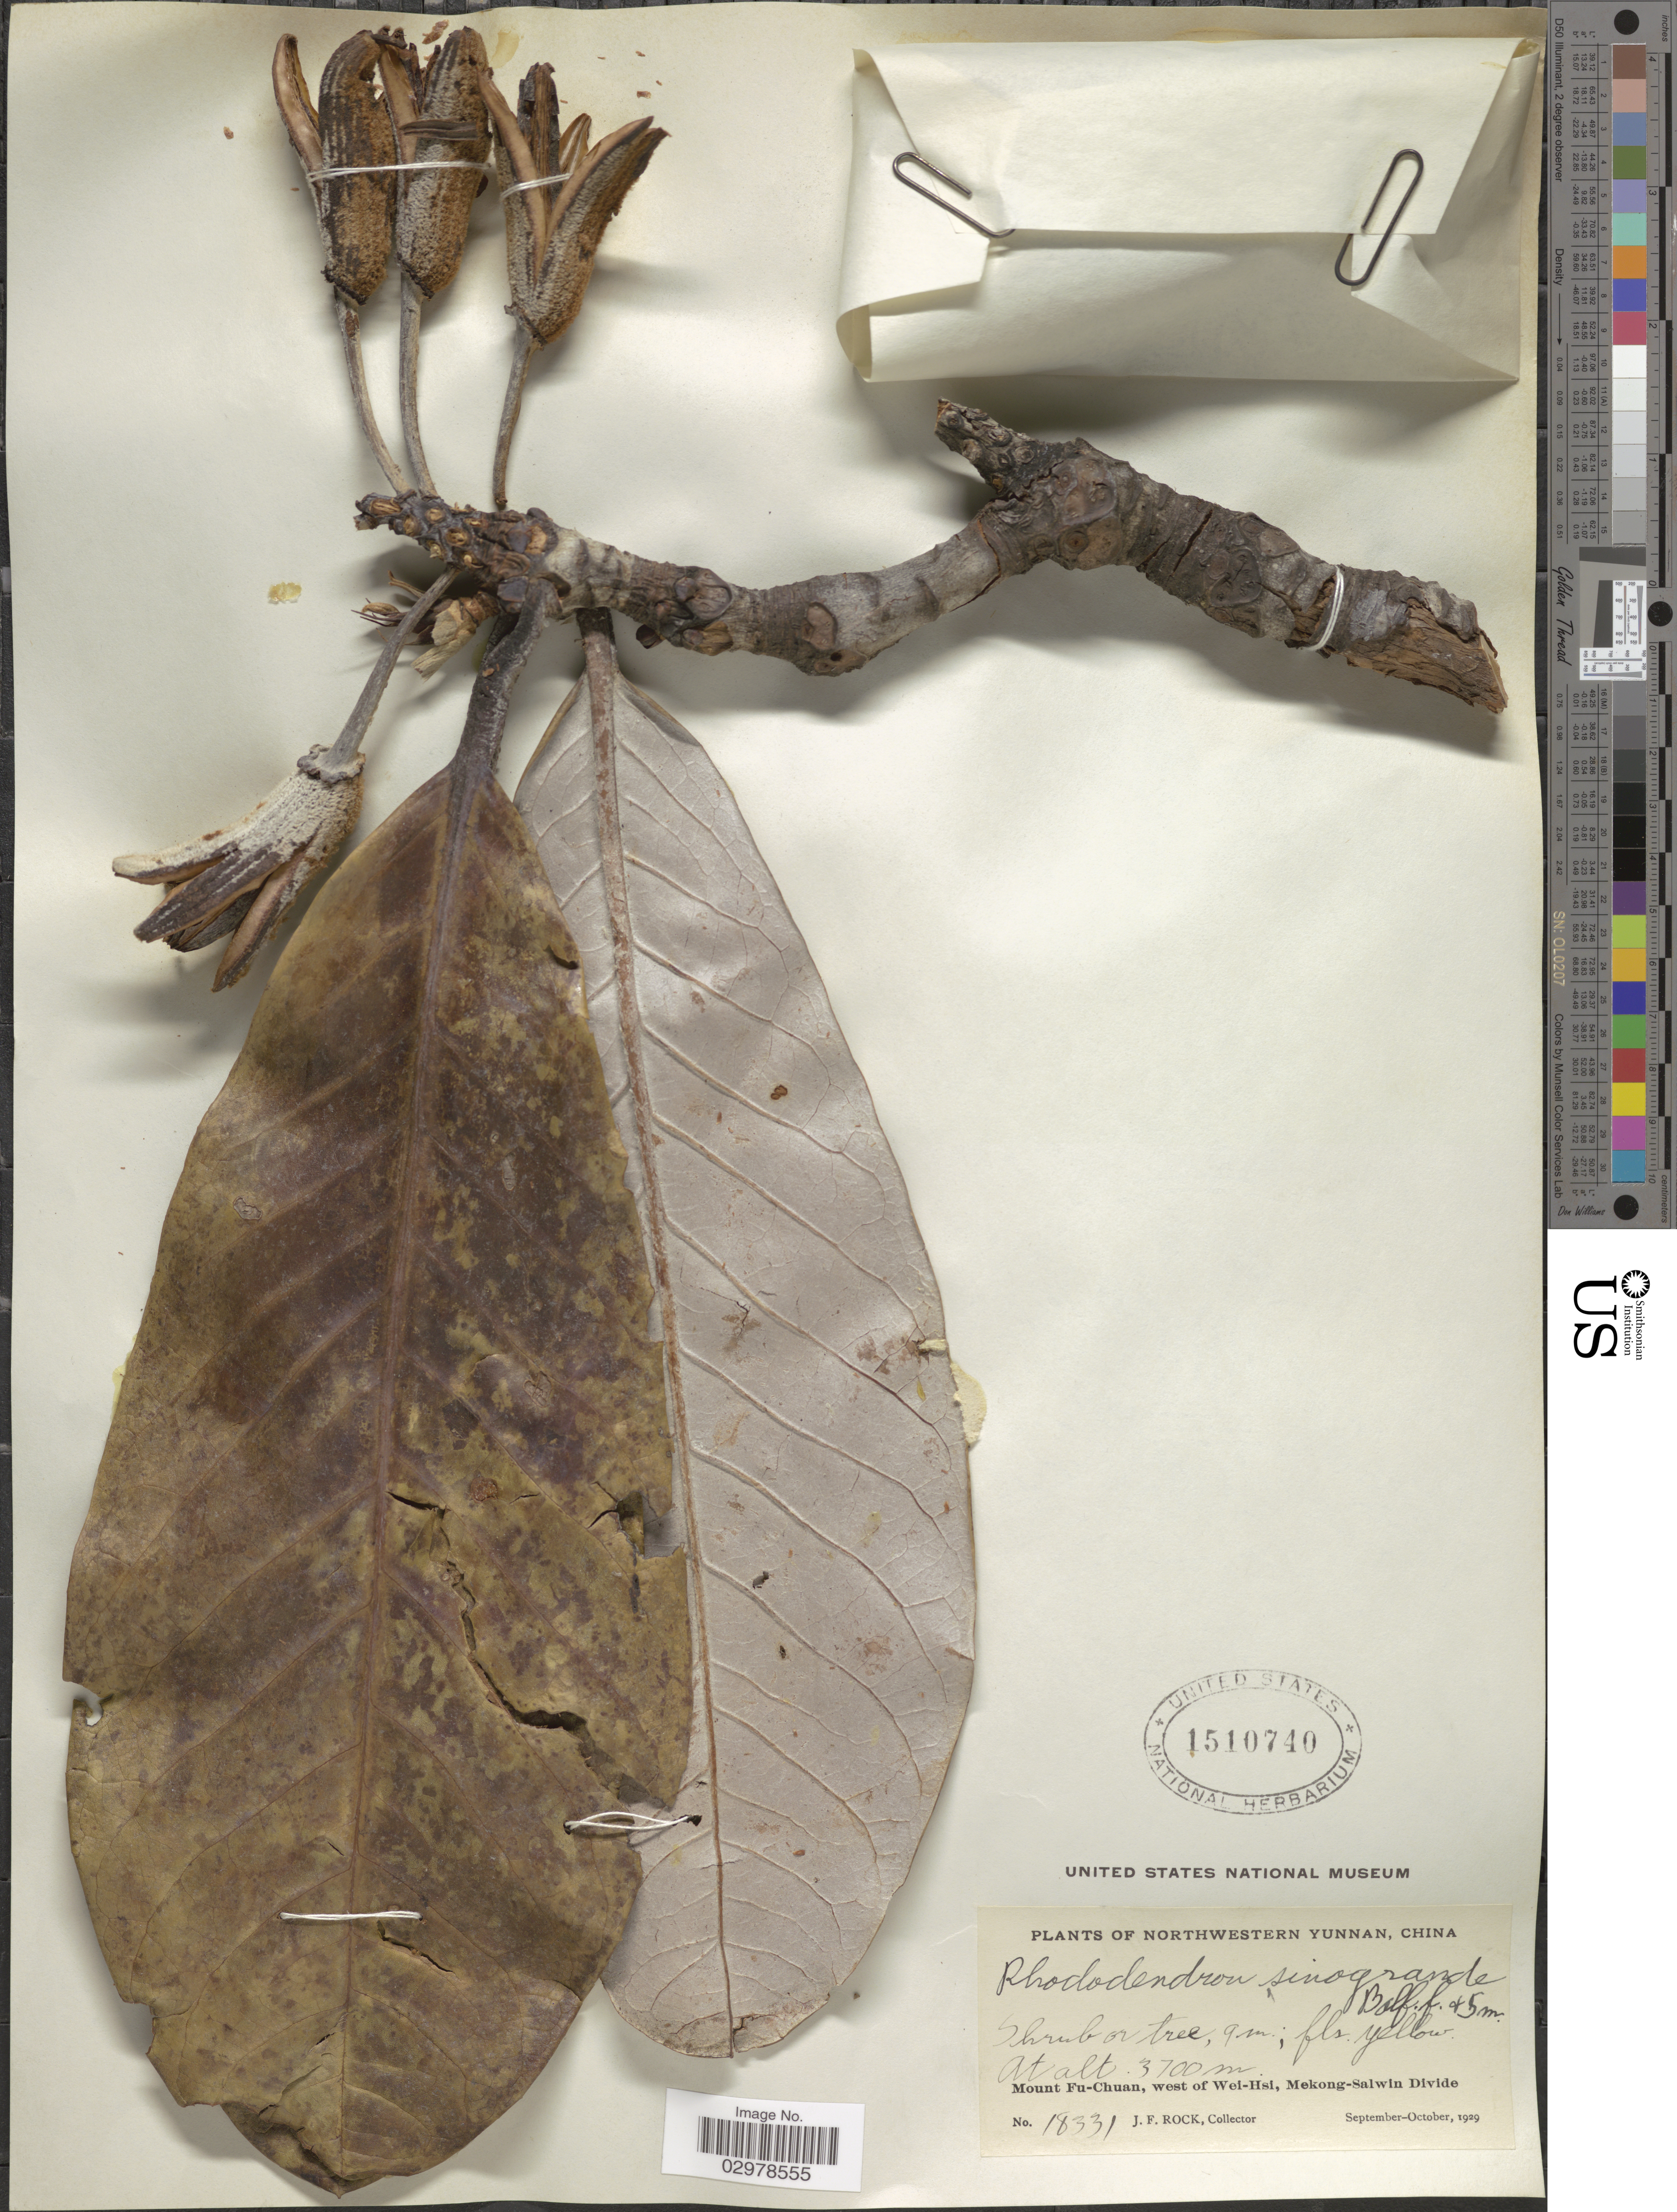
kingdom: Plantae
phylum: Tracheophyta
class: Magnoliopsida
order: Ericales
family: Ericaceae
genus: Rhododendron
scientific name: Rhododendron sinogrande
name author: Balf. f. & W.W. Sm.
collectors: J. Rock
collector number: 18331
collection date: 1929-09/1929-10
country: China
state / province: Yunnan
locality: Northwestern Yunnan. Mount Fu-Chuan, southwest of Wei-Hsi, Mekong-Salwin Divide.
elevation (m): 3700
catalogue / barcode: US 1510740